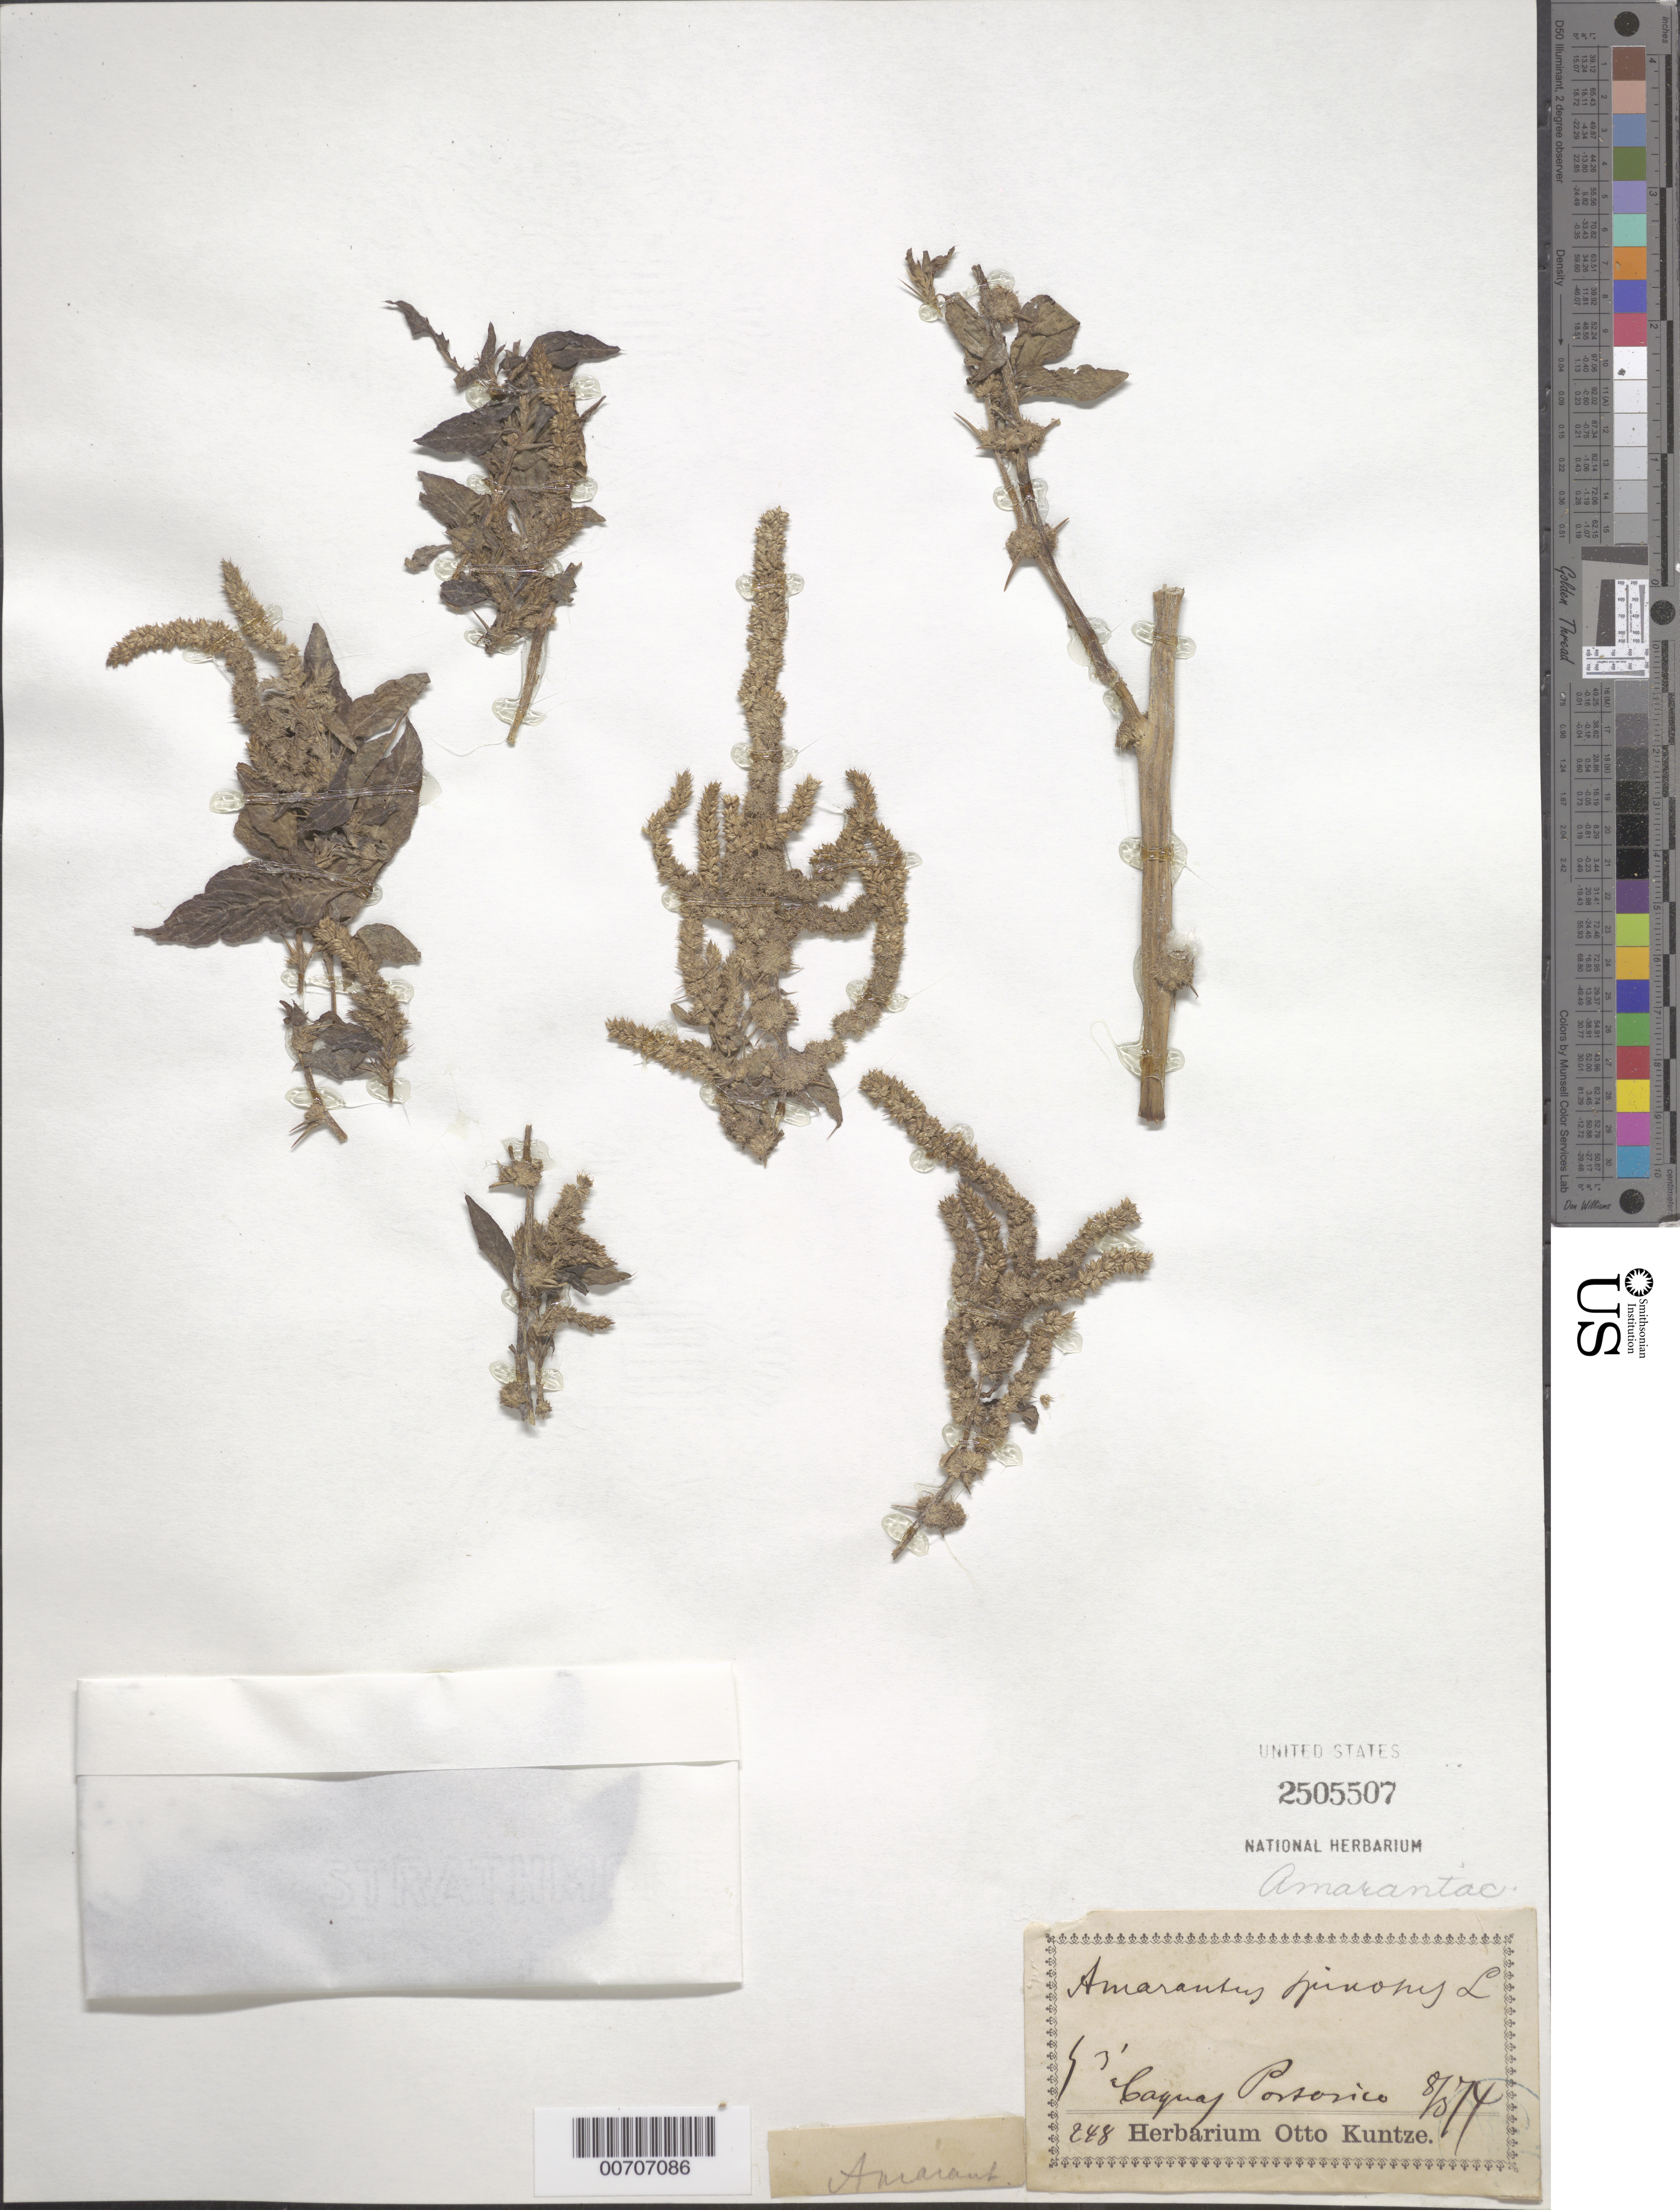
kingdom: Plantae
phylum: Tracheophyta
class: Magnoliopsida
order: Caryophyllales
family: Amaranthaceae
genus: Amaranthus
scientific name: Amaranthus spinosus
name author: L.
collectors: C.E.O. Kuntze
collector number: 248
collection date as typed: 08 Mar 1874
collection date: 1874-03-08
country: Puerto Rico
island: Greater Antilles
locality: Cayuay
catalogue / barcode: US 2505507